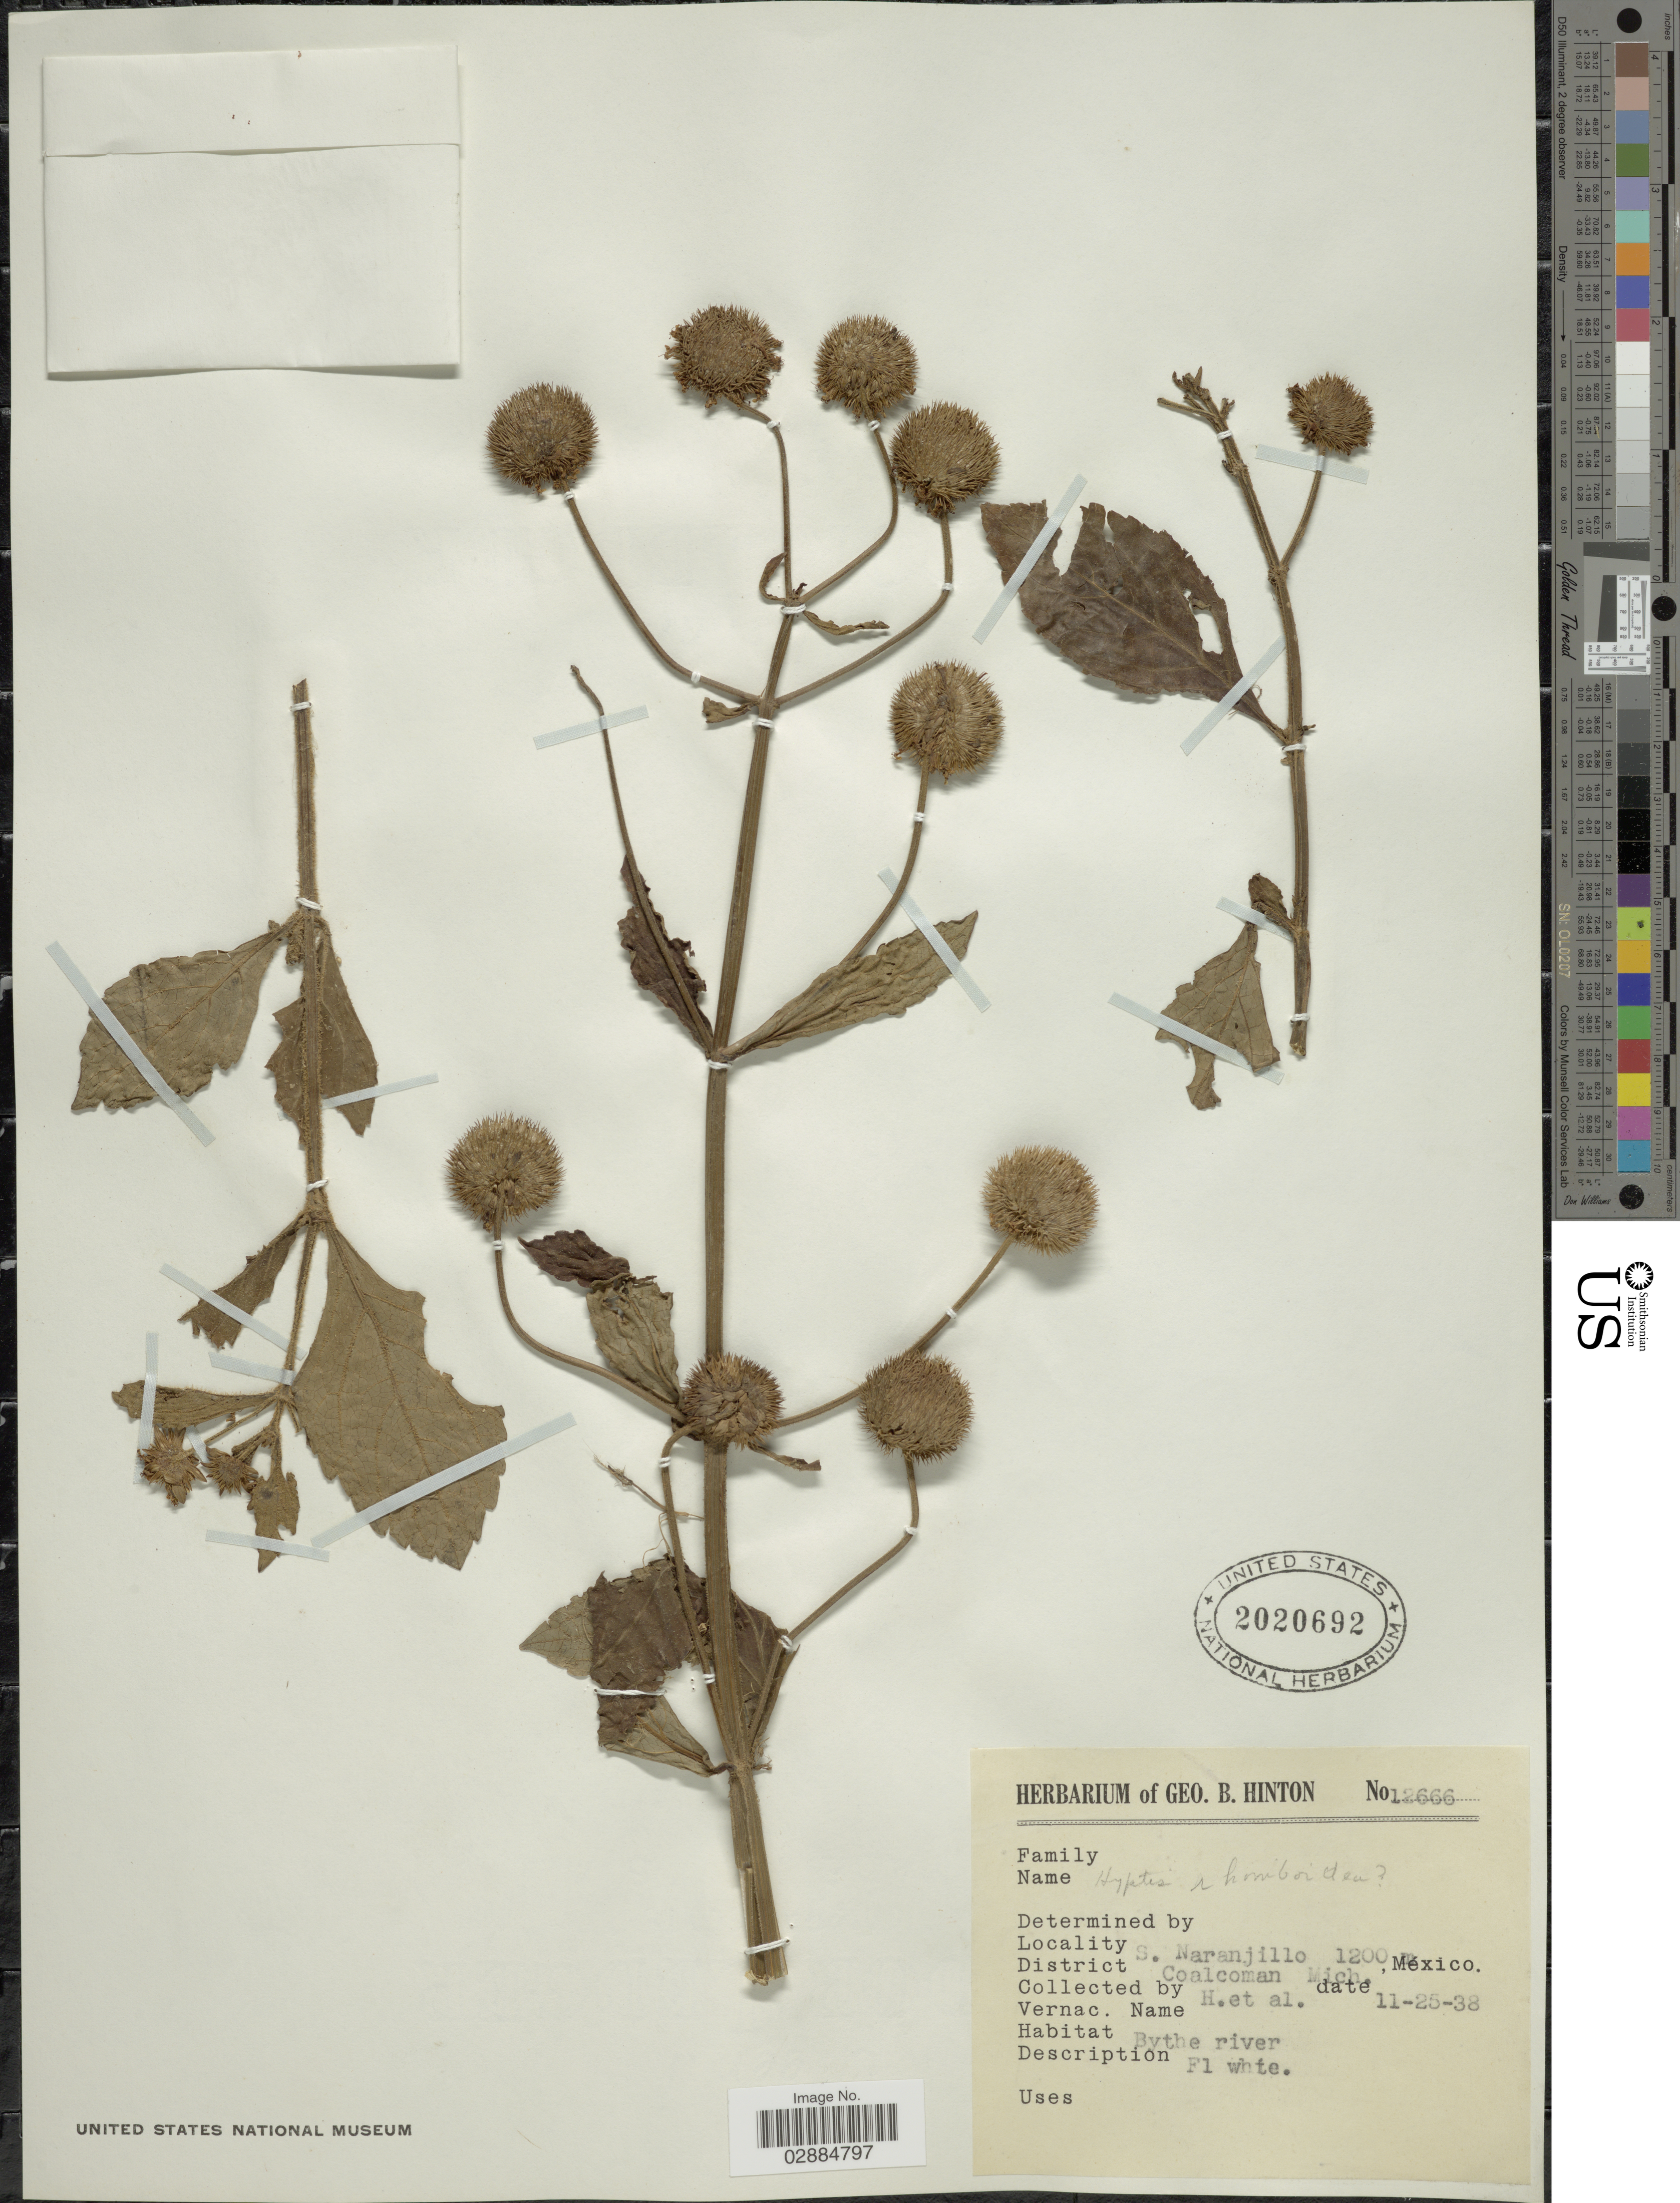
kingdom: Plantae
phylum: Tracheophyta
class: Magnoliopsida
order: Lamiales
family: Lamiaceae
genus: Hyptis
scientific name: Hyptis capitata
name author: Jacq.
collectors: G. B. Hinton & et al.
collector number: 12666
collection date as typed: Transcribed d/m/y: 25/11/38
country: Mexico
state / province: Michoacán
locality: S. Naranjillo, District Coalcoman Mich.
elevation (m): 1200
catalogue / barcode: US 2020692